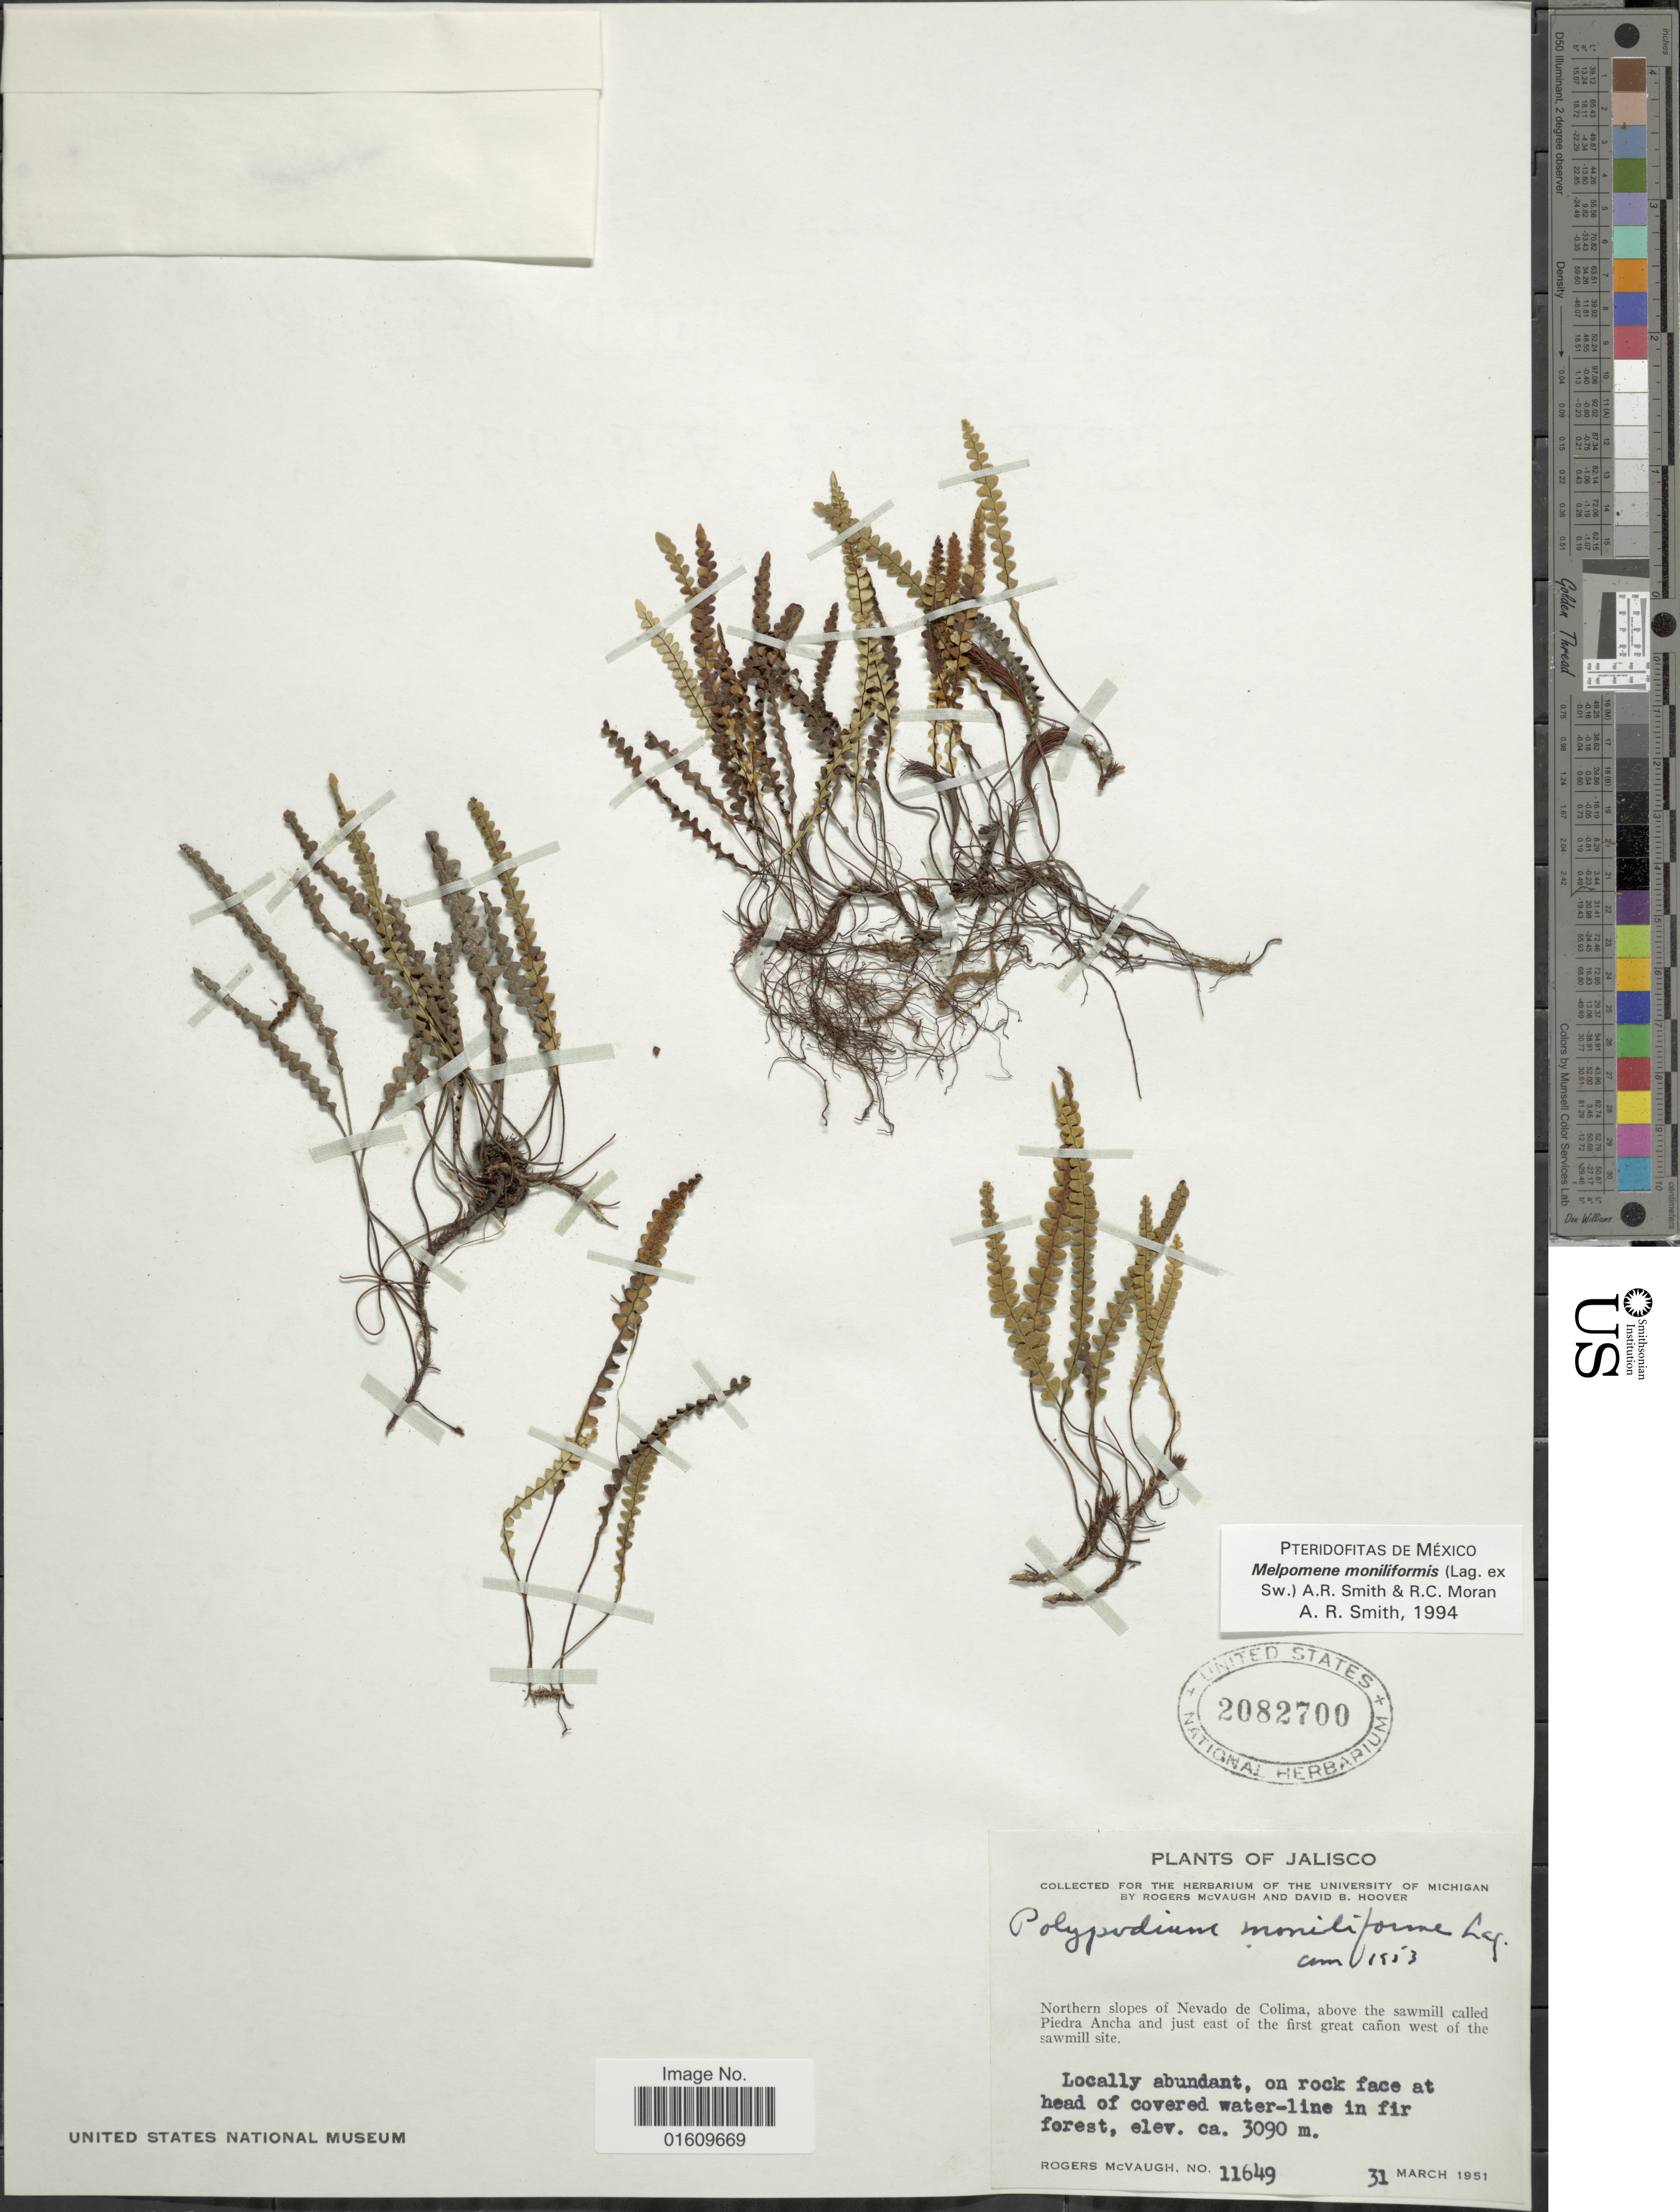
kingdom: Plantae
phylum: Tracheophyta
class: Polypodiopsida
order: Polypodiales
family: Polypodiaceae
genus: Melpomene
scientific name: Melpomene moniliformis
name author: (Lag. ex Sw.) A.R. Sm. & R.C. Moran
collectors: R. McVaugh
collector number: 11649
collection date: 1951-03-31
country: Mexico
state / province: Colima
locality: Jalisco, Northern slopes of Nevado de Colima, above the sawmill called Piedra Ancha and just east of the first great canon west of the sawmill site.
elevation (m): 3090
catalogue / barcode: US 2082700